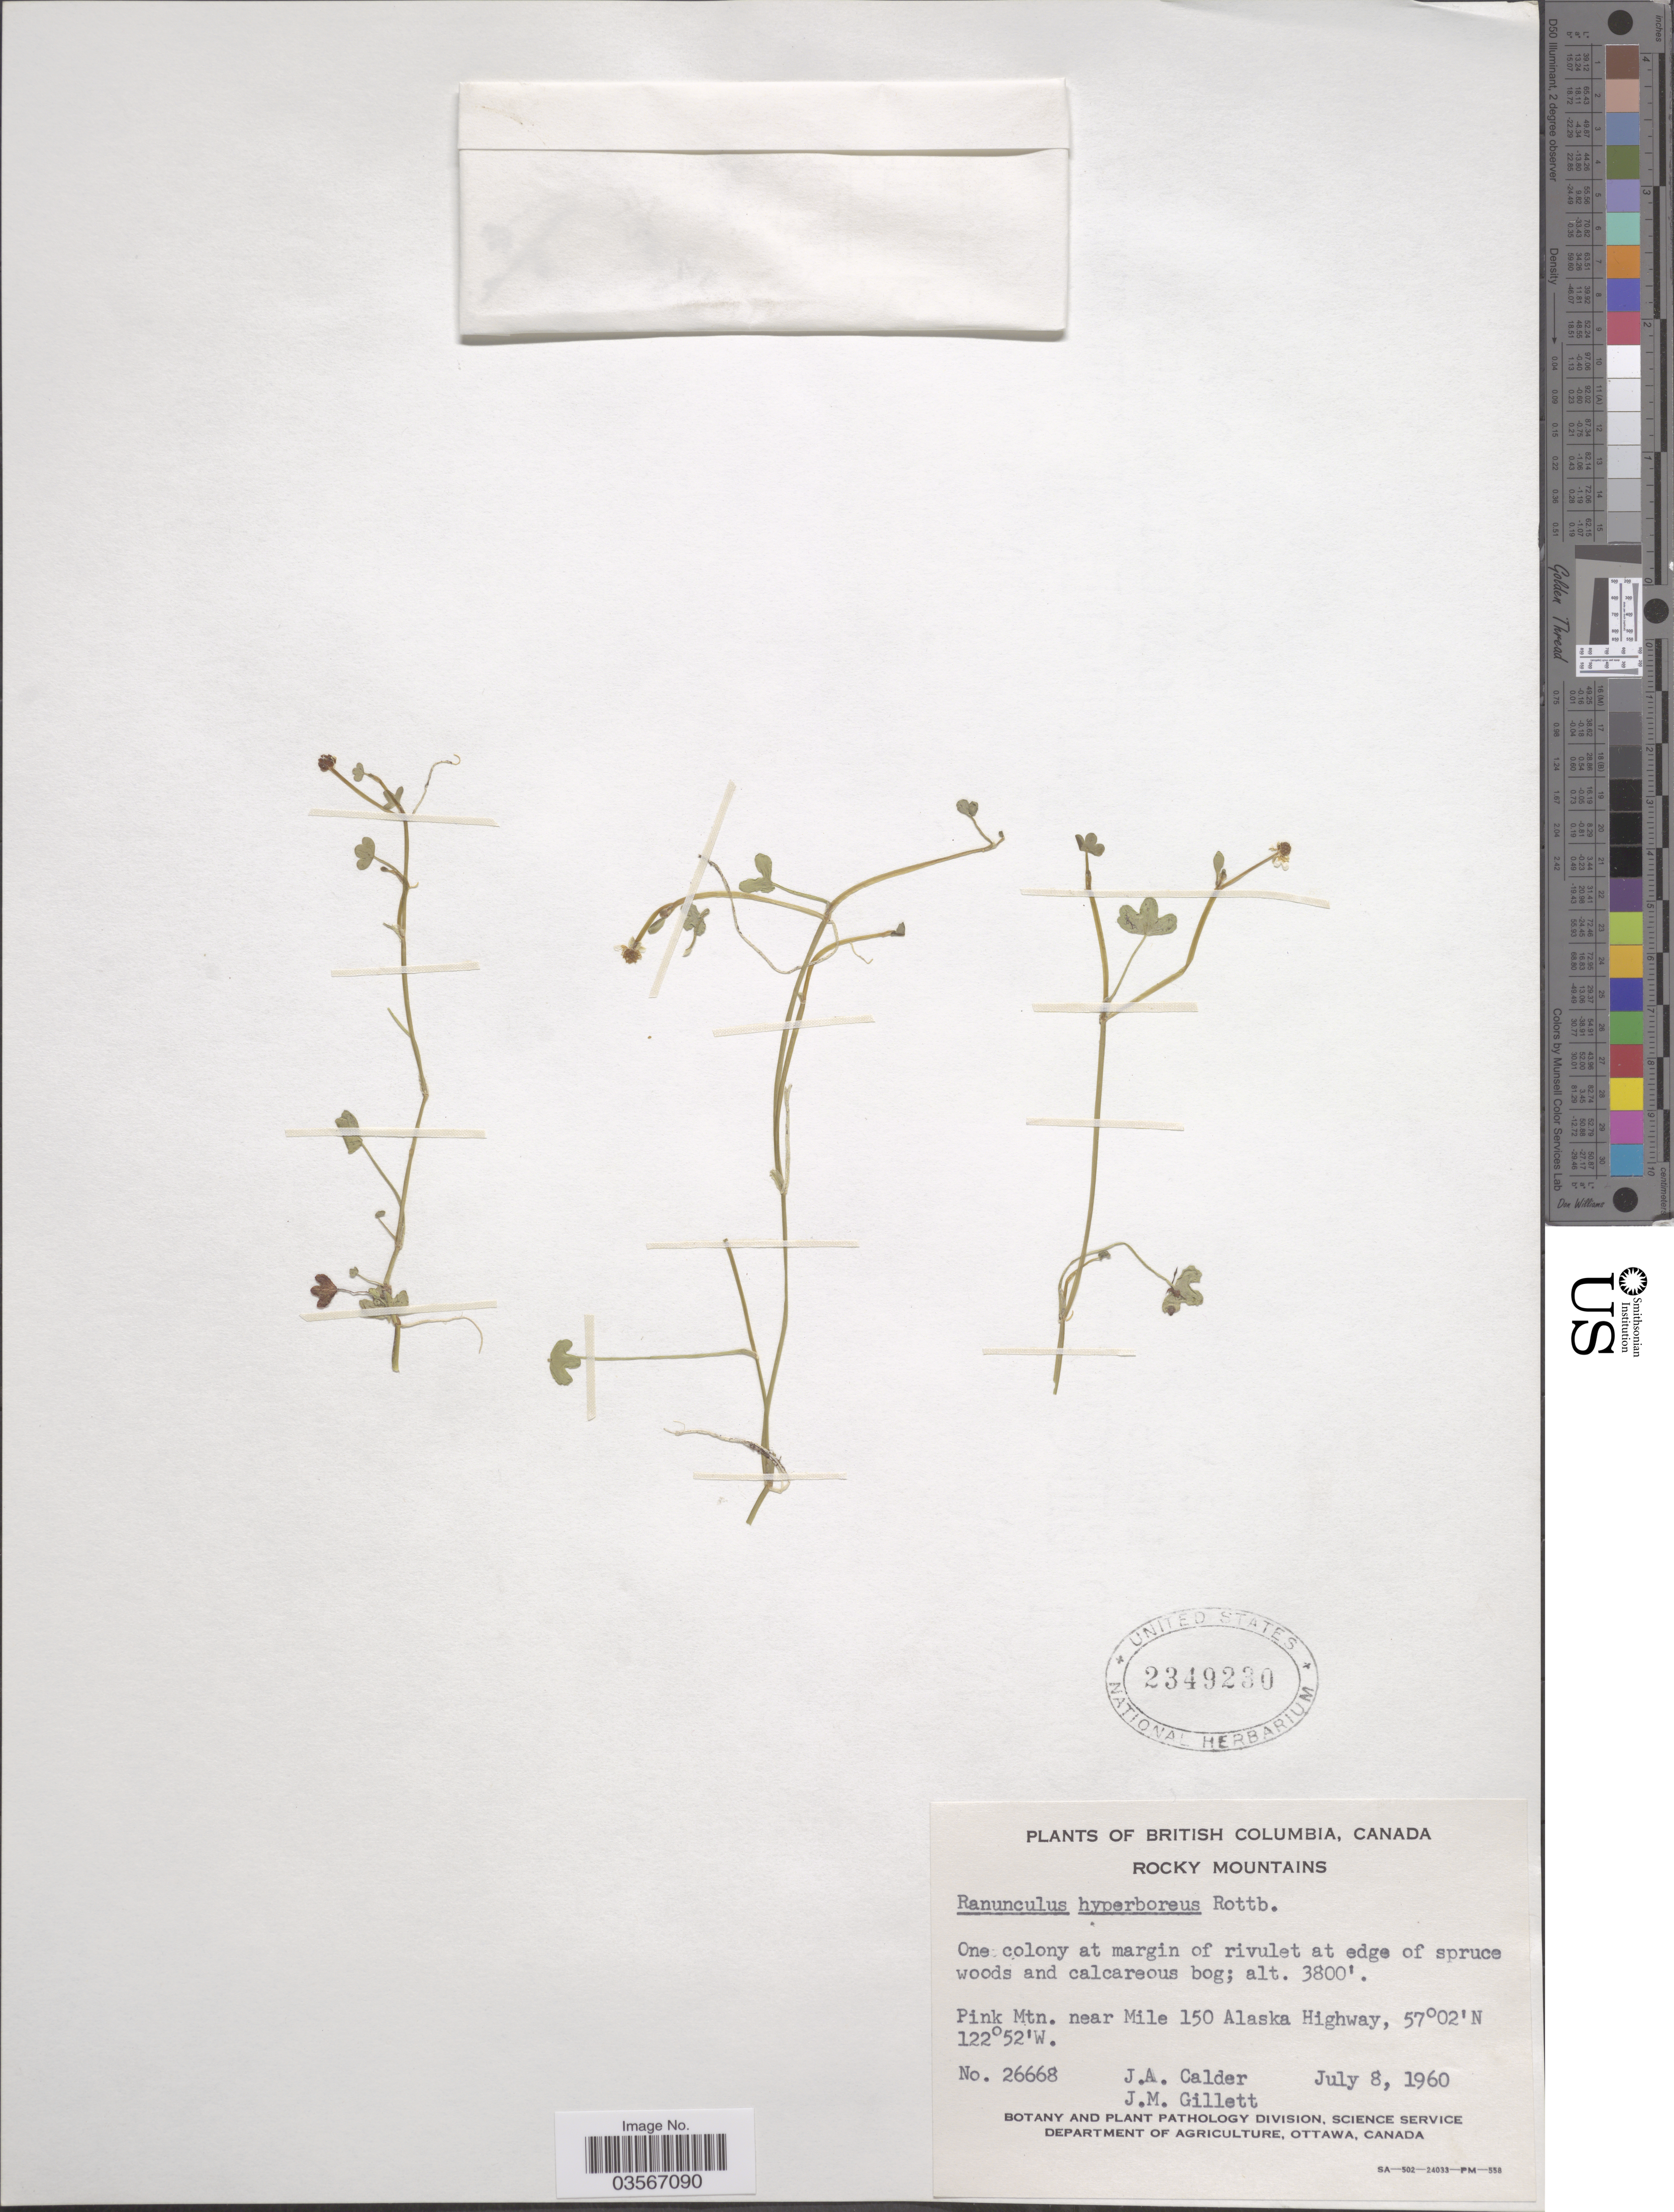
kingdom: Plantae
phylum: Tracheophyta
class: Magnoliopsida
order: Ranunculales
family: Ranunculaceae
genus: Ranunculus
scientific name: Ranunculus hyperboreus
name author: Rottb.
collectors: J. A. Calder & J. M. Gillett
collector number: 26668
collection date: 1960-07-08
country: Canada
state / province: British Columbia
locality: Rocky Mountains. Pink Mtn. near Mile 150 Alaska Highway.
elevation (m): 1158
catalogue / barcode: US 2349230